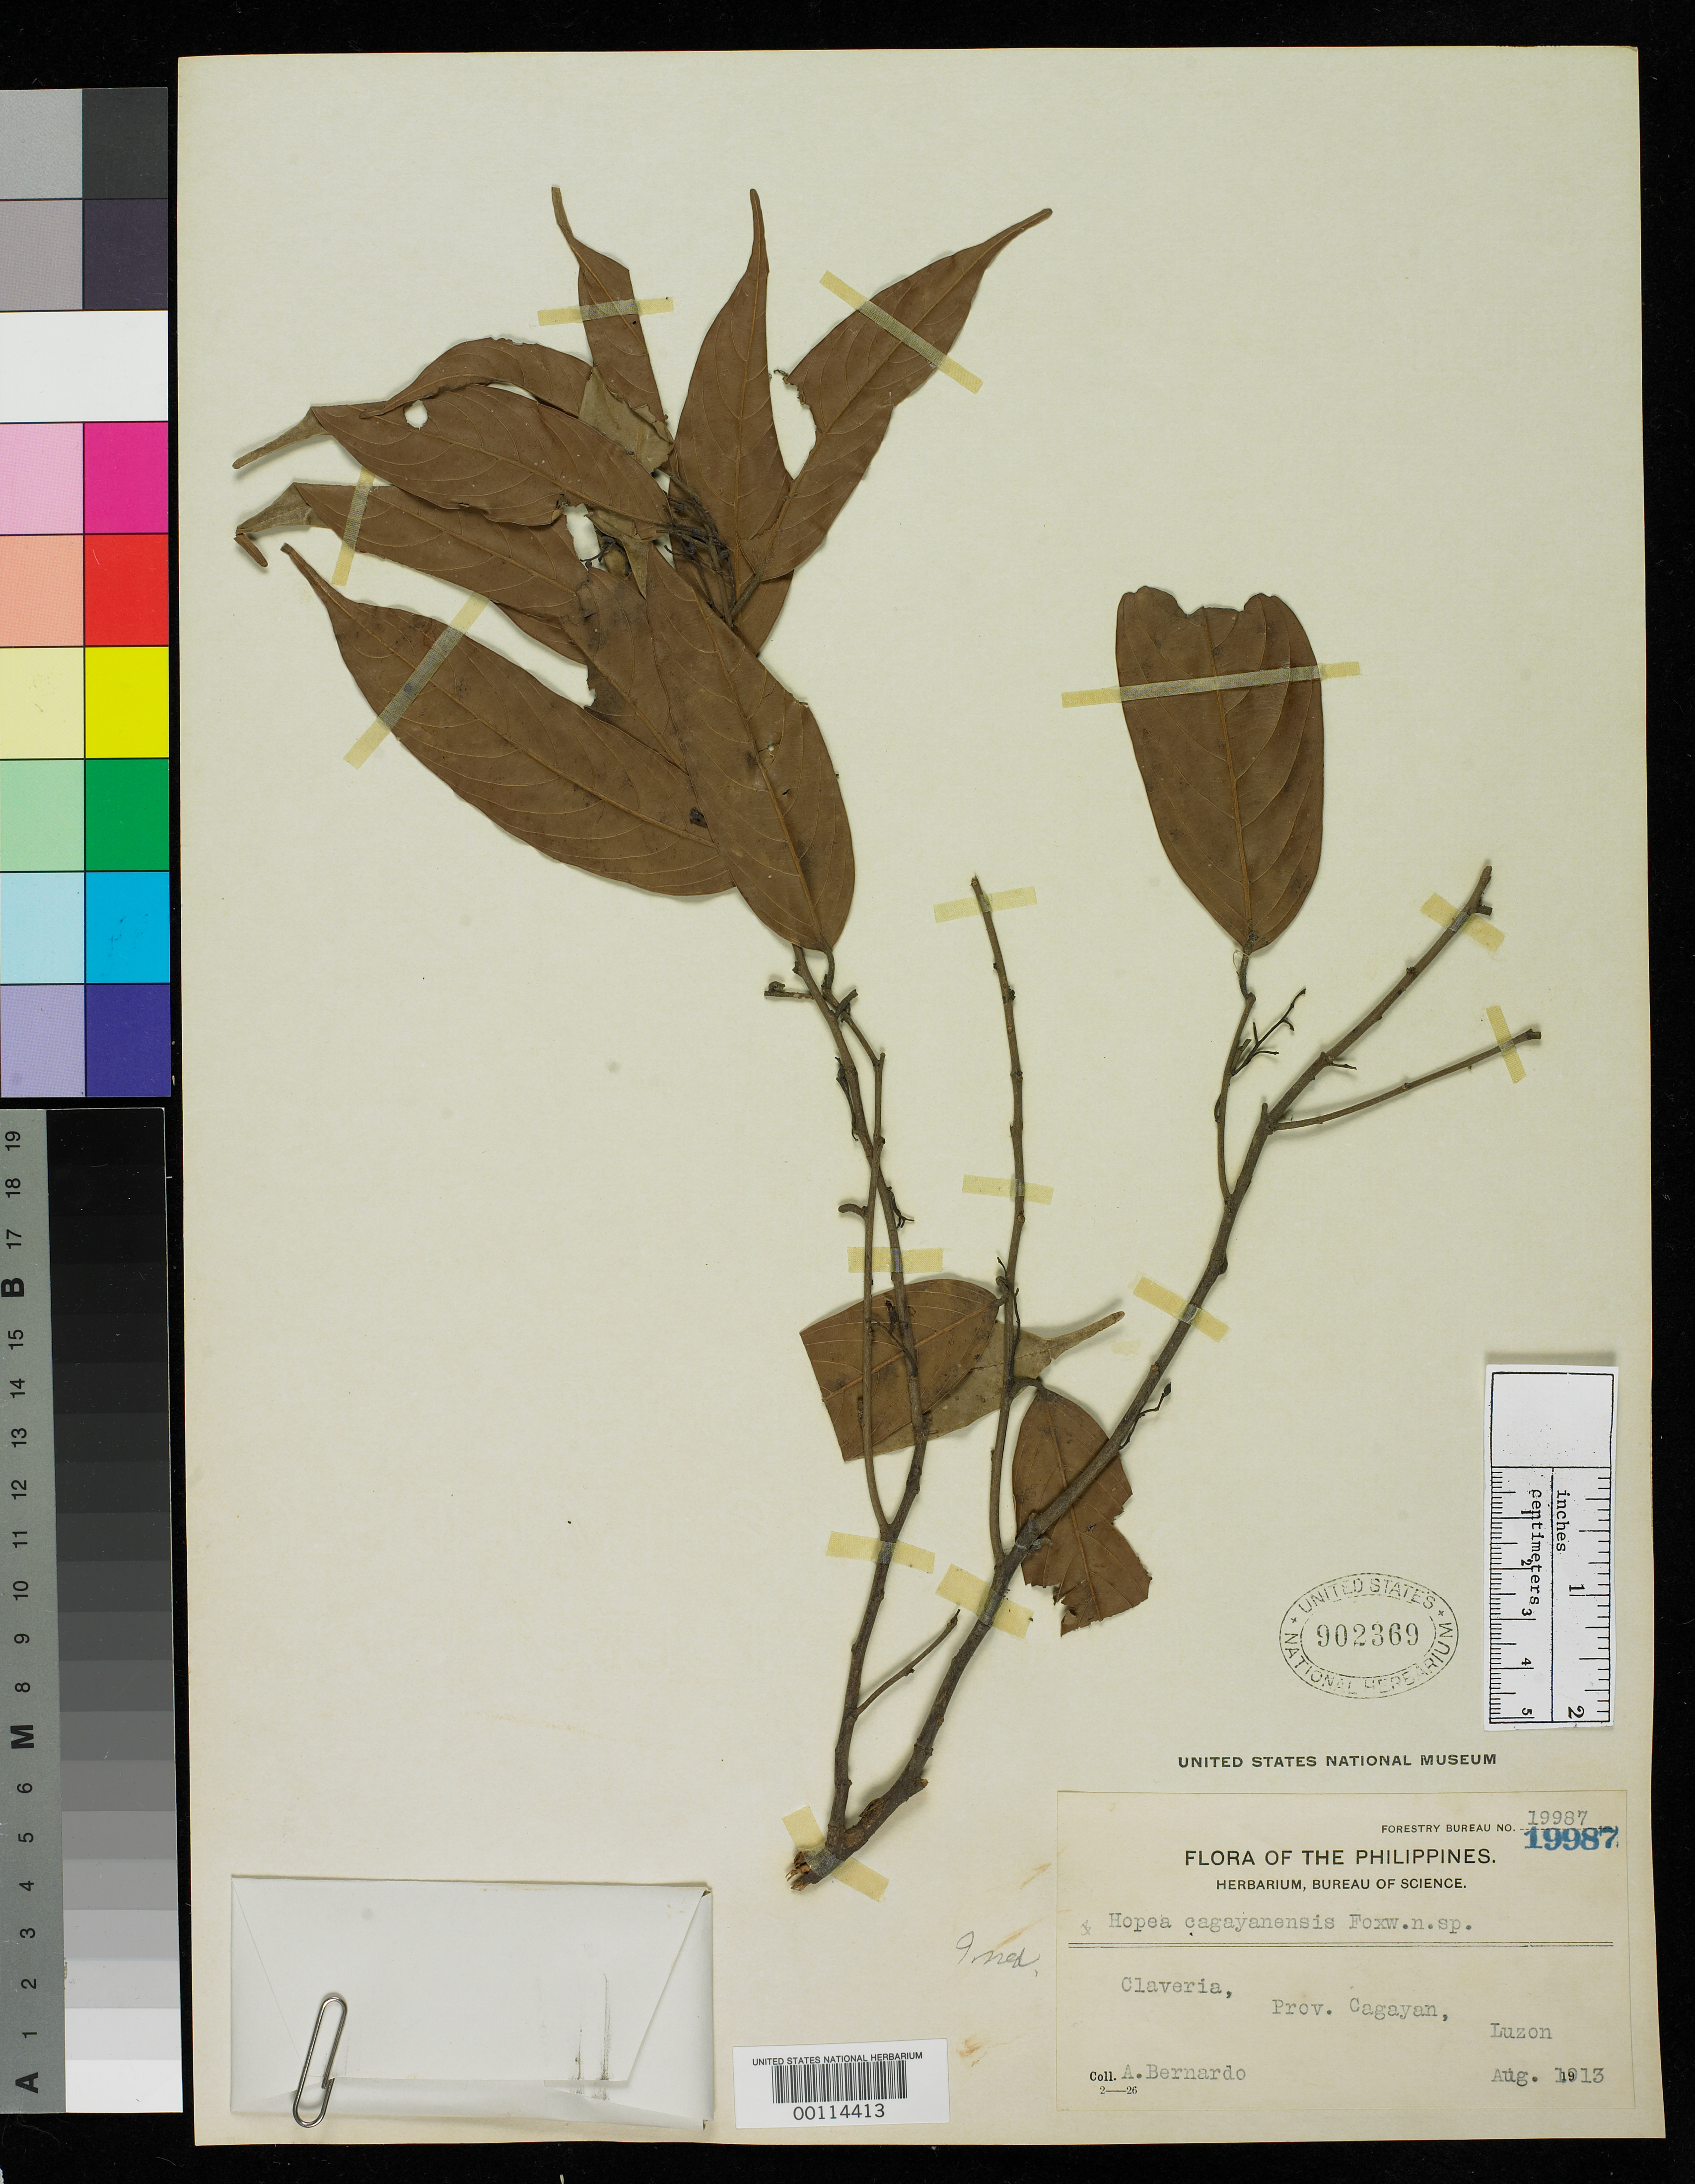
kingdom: Plantae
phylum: Tracheophyta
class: Magnoliopsida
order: Malvales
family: Dipterocarpaceae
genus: Balanocarpus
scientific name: Balanocarpus cagayanensis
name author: Foxw.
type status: Isotype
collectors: A. Bernardo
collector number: For. Bur. 19987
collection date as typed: Aug 1913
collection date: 1913-08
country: Philippines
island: Luzon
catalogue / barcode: US 902369